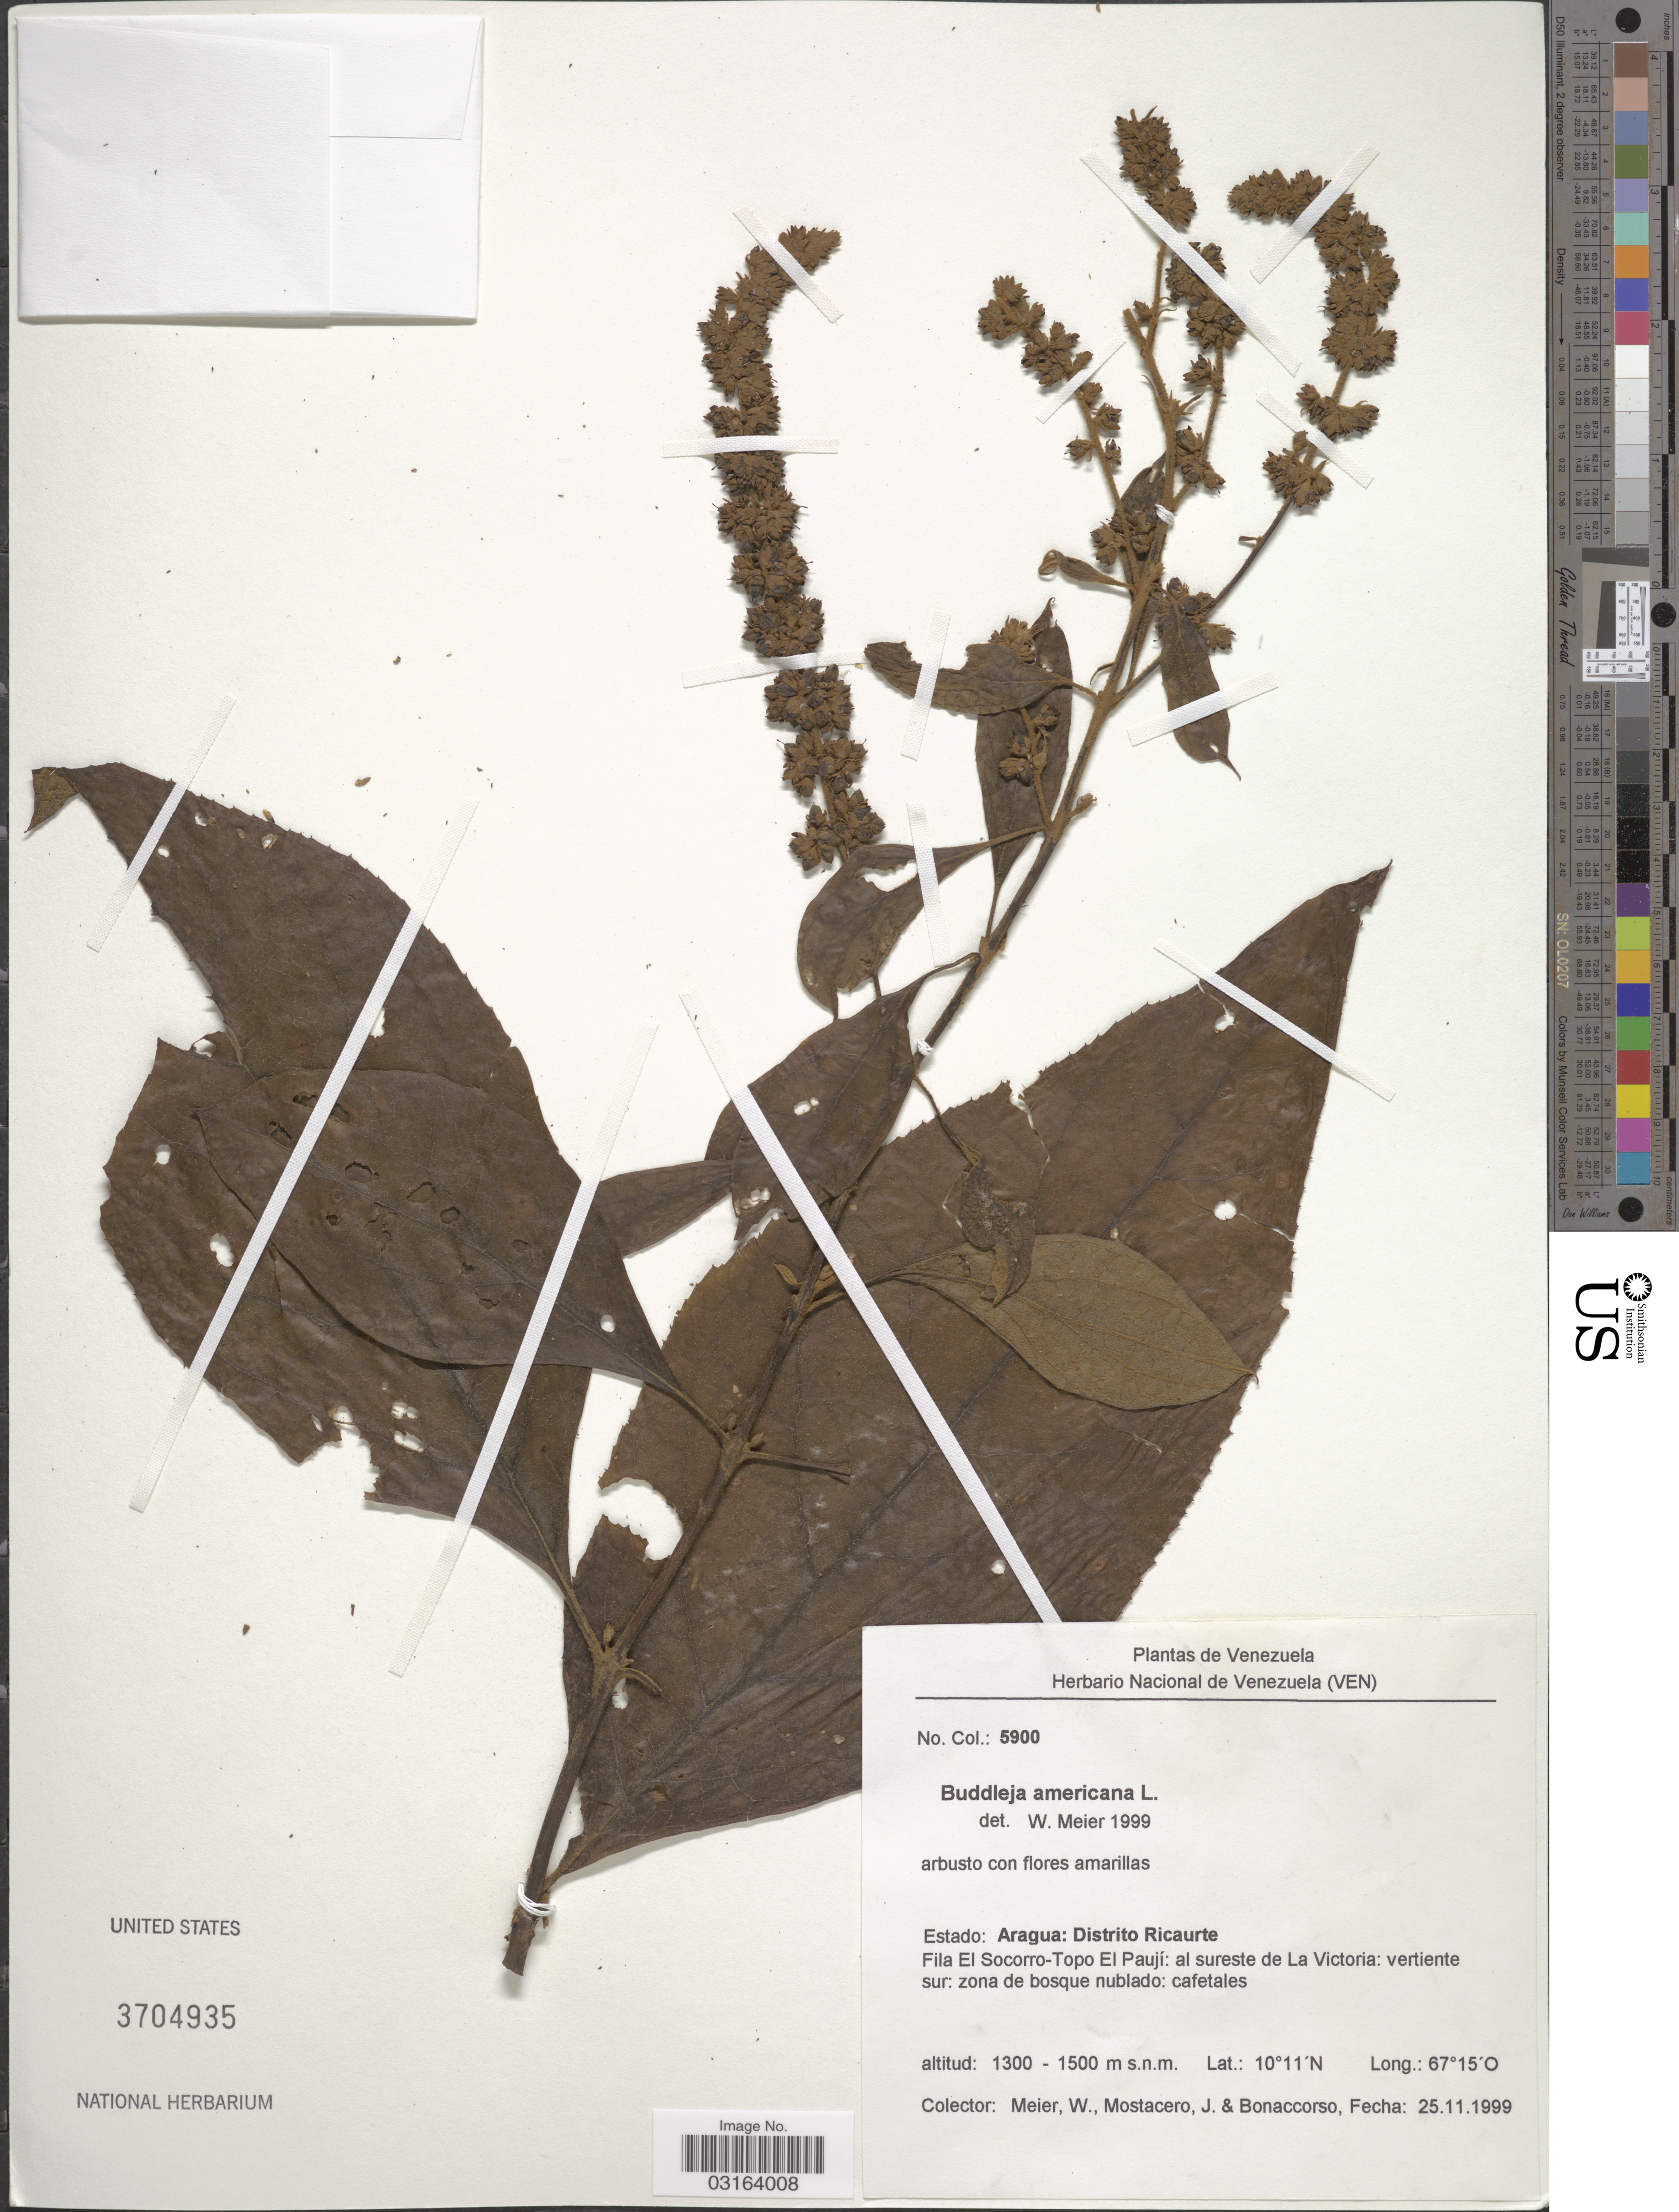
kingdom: Plantae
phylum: Tracheophyta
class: Magnoliopsida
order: Lamiales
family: Scrophulariaceae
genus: Buddleja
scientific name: Buddleja americana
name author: L.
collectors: W. Meier, J. Mostacero & -. Bonaccorso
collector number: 5900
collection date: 1999-11-25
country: Venezuela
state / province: Aragua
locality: Distrito Ricaurte. Fila El Socorro-Topo El Paují: al sureste de La Victoria: vertiente sur.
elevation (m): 1300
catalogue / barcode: US 3704935